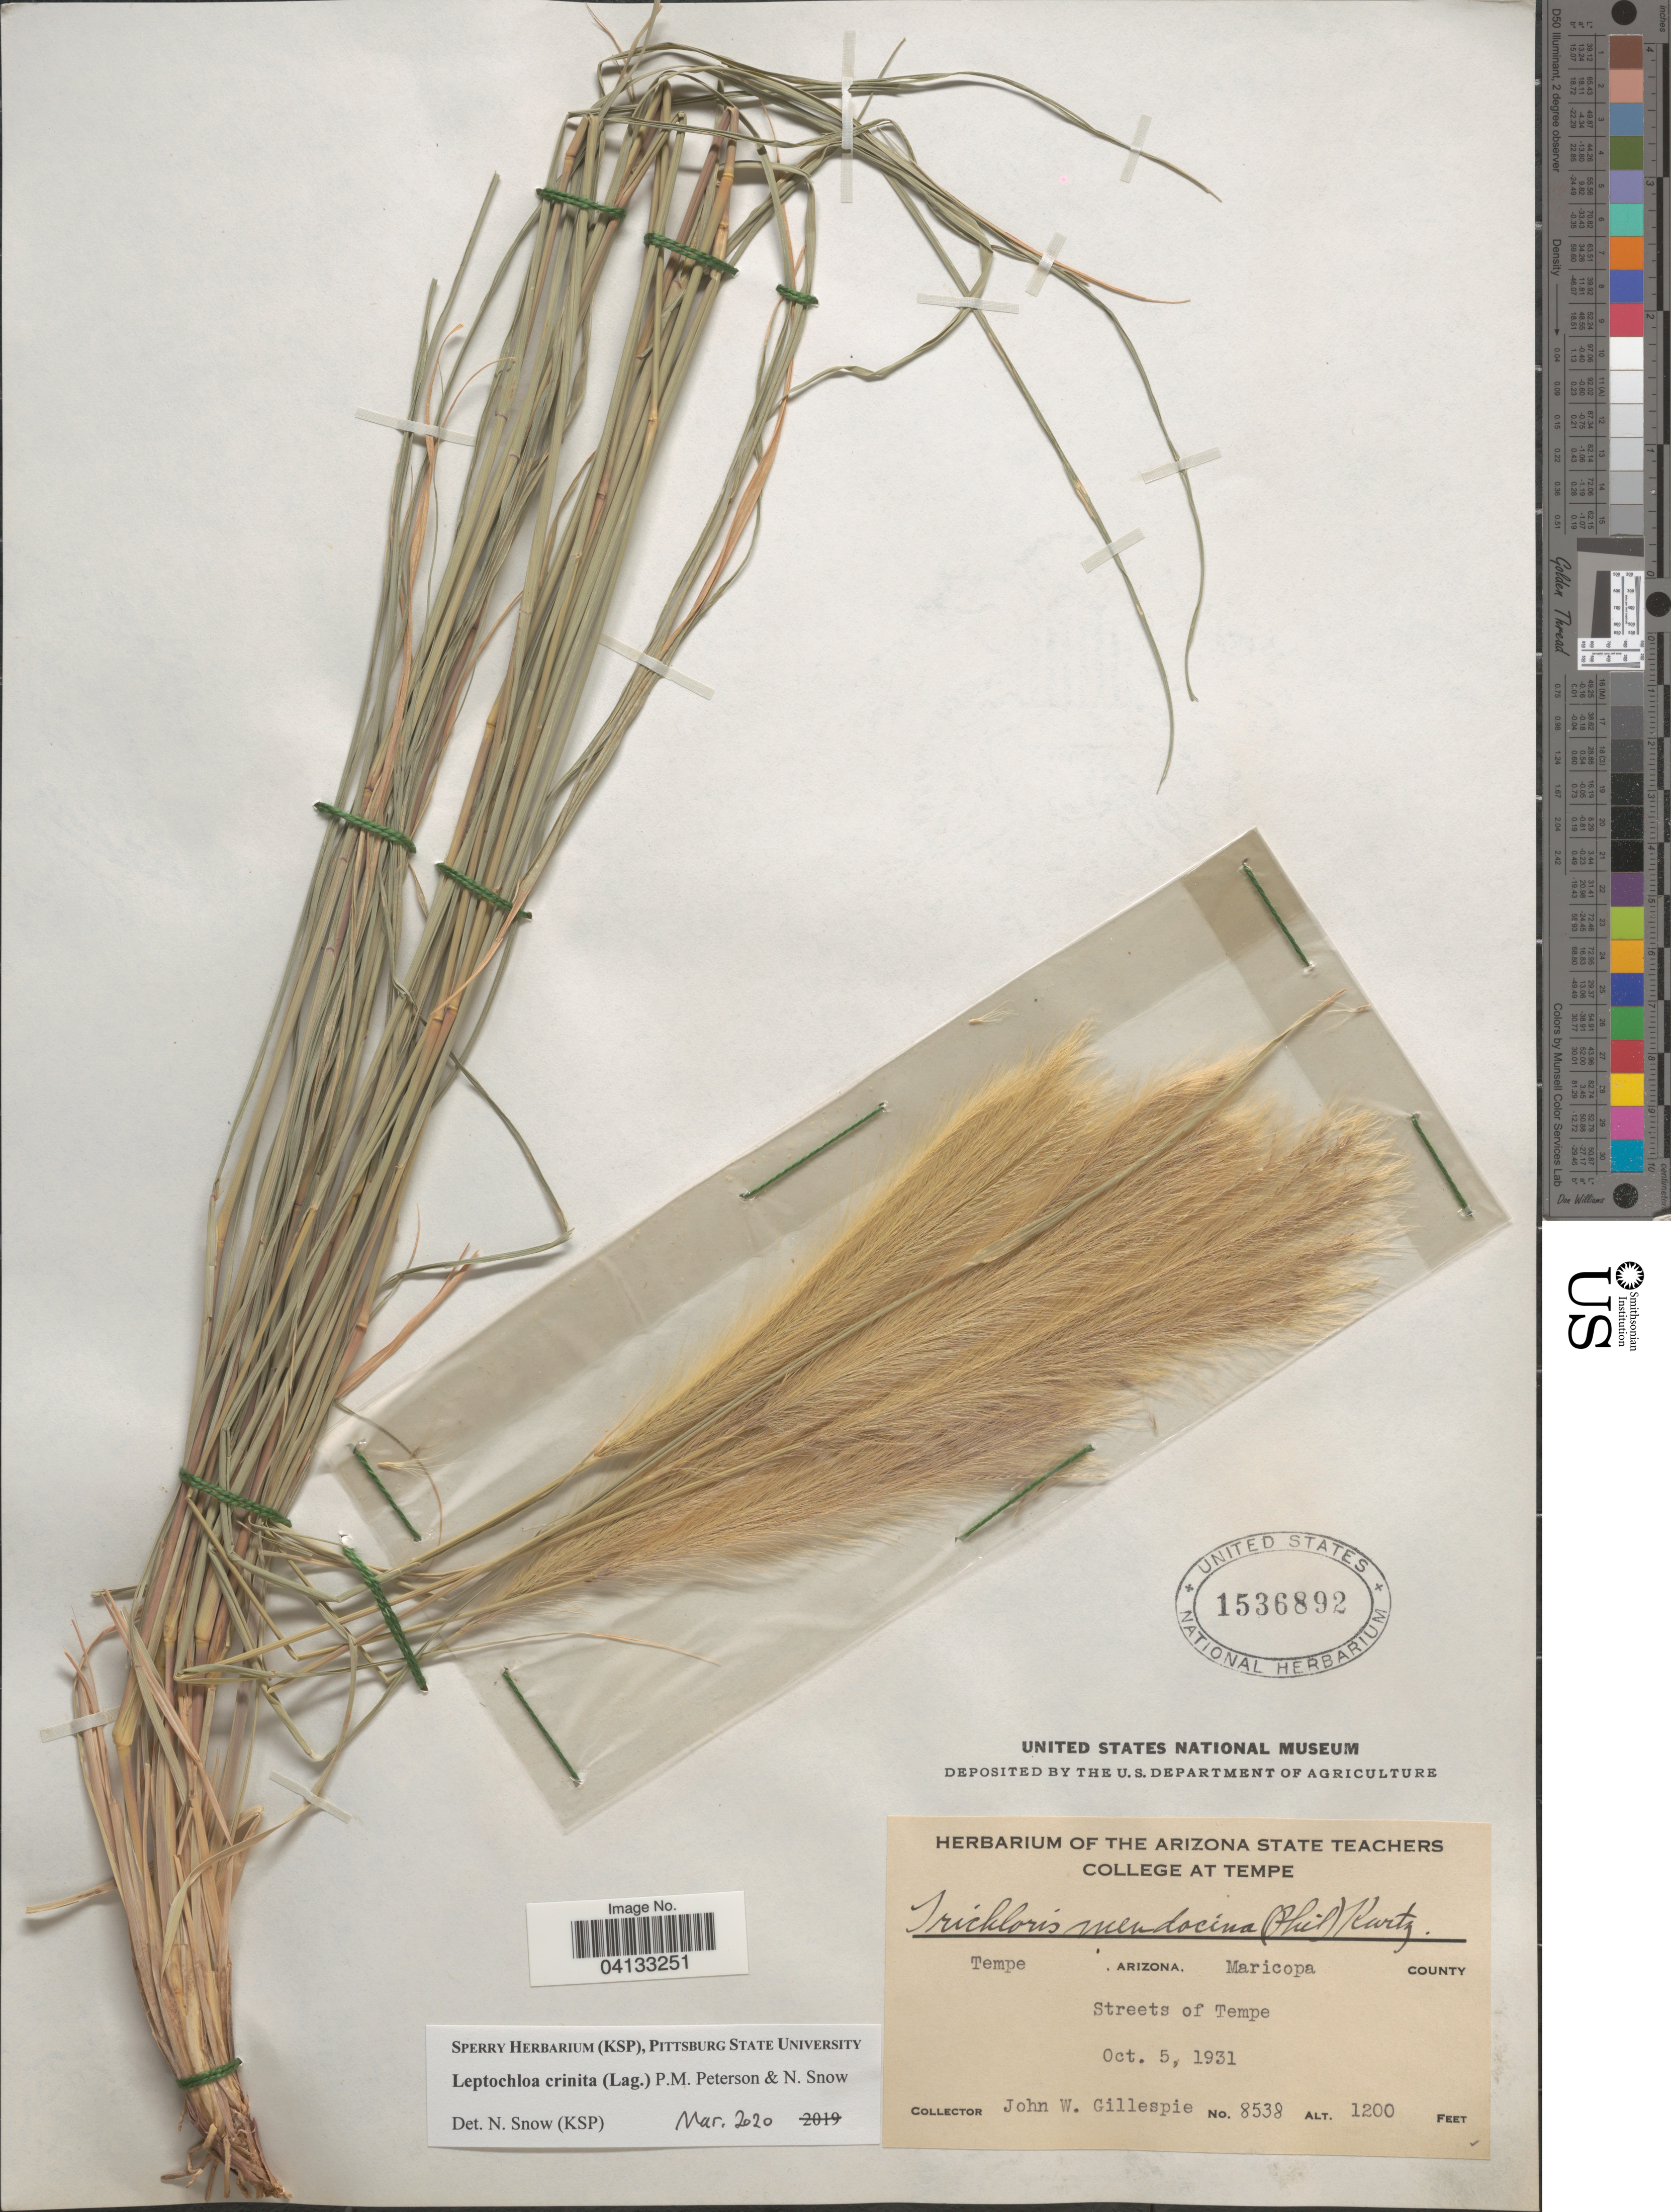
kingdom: Plantae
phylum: Tracheophyta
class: Liliopsida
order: Poales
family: Poaceae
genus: Leptochloa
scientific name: Leptochloa crinita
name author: (Lag.) P.M. Peterson & N. Snow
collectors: J. W. Gillespie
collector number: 8538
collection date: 1931-10-05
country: United States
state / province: Arizona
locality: Tempe. Maricopa County. Streets of Tempe.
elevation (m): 366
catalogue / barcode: US 1536892